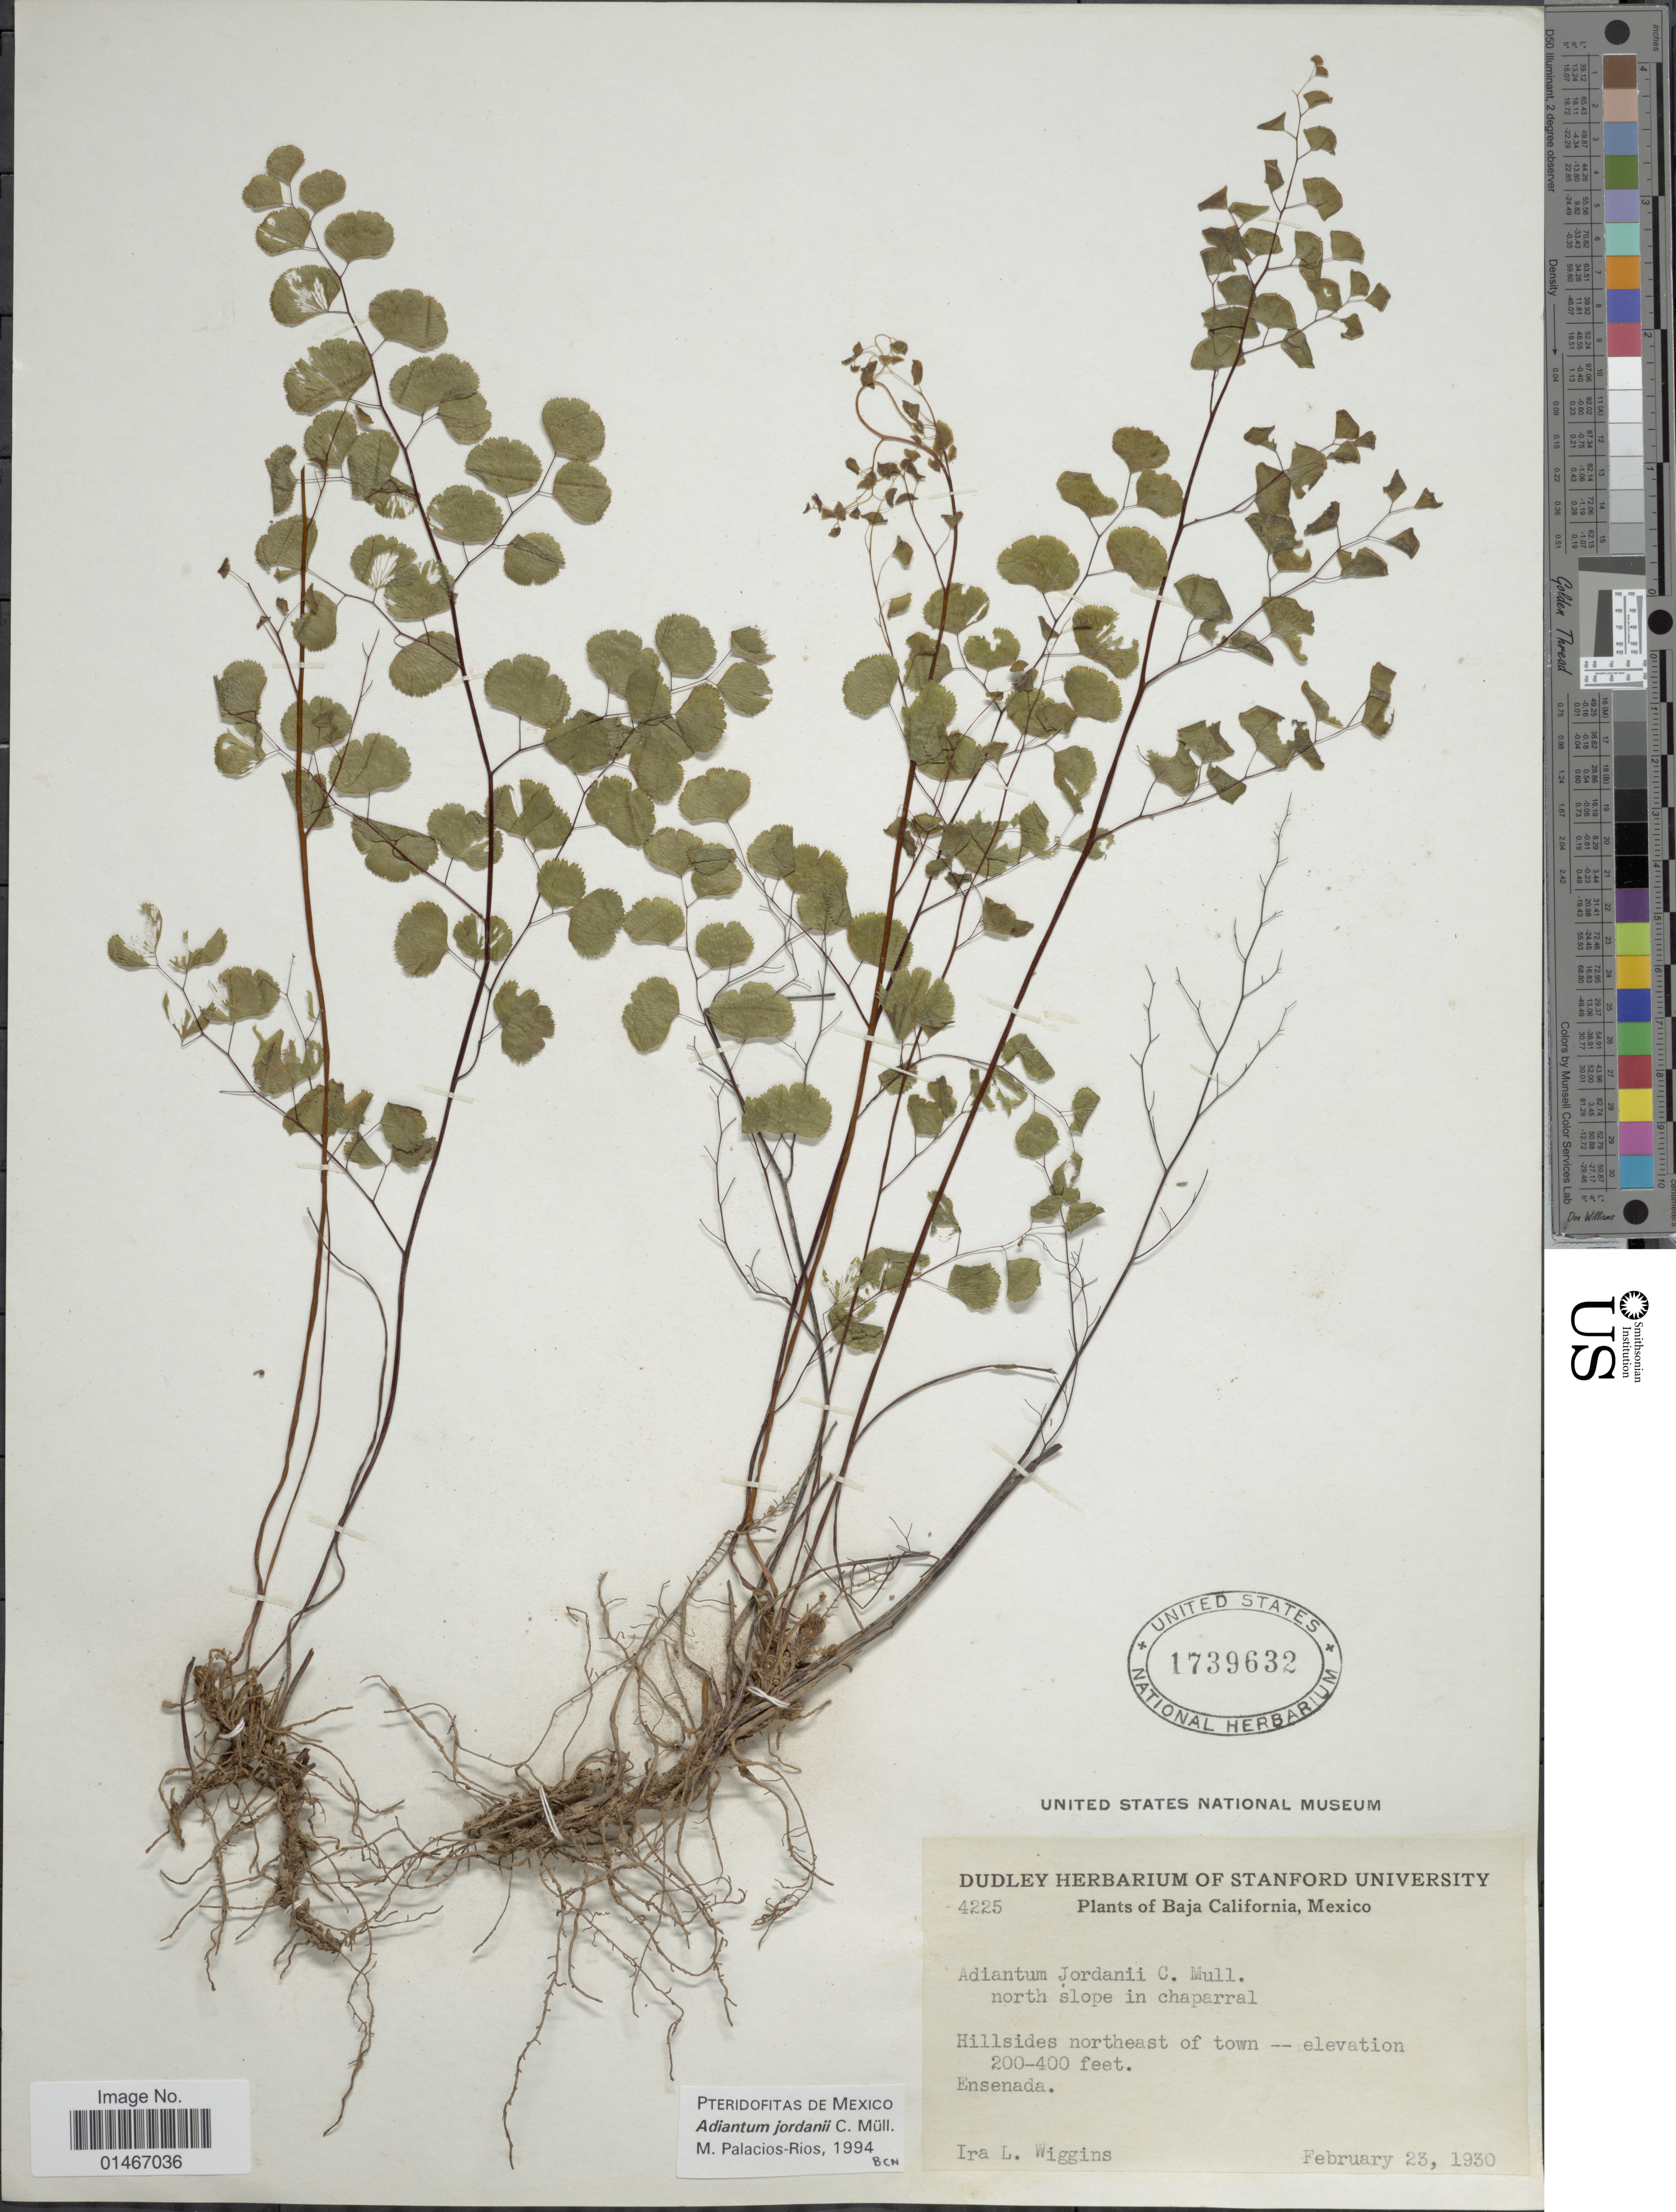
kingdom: Plantae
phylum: Tracheophyta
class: Polypodiopsida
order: Polypodiales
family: Pteridaceae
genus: Adiantum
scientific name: Adiantum jordanii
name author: C.H. Mull.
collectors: I. L. Wiggins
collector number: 4225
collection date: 1930-02-23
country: Mexico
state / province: Baja California Norte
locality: Hillsides northeast of town. Ensenada.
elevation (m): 61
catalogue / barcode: US 1739632